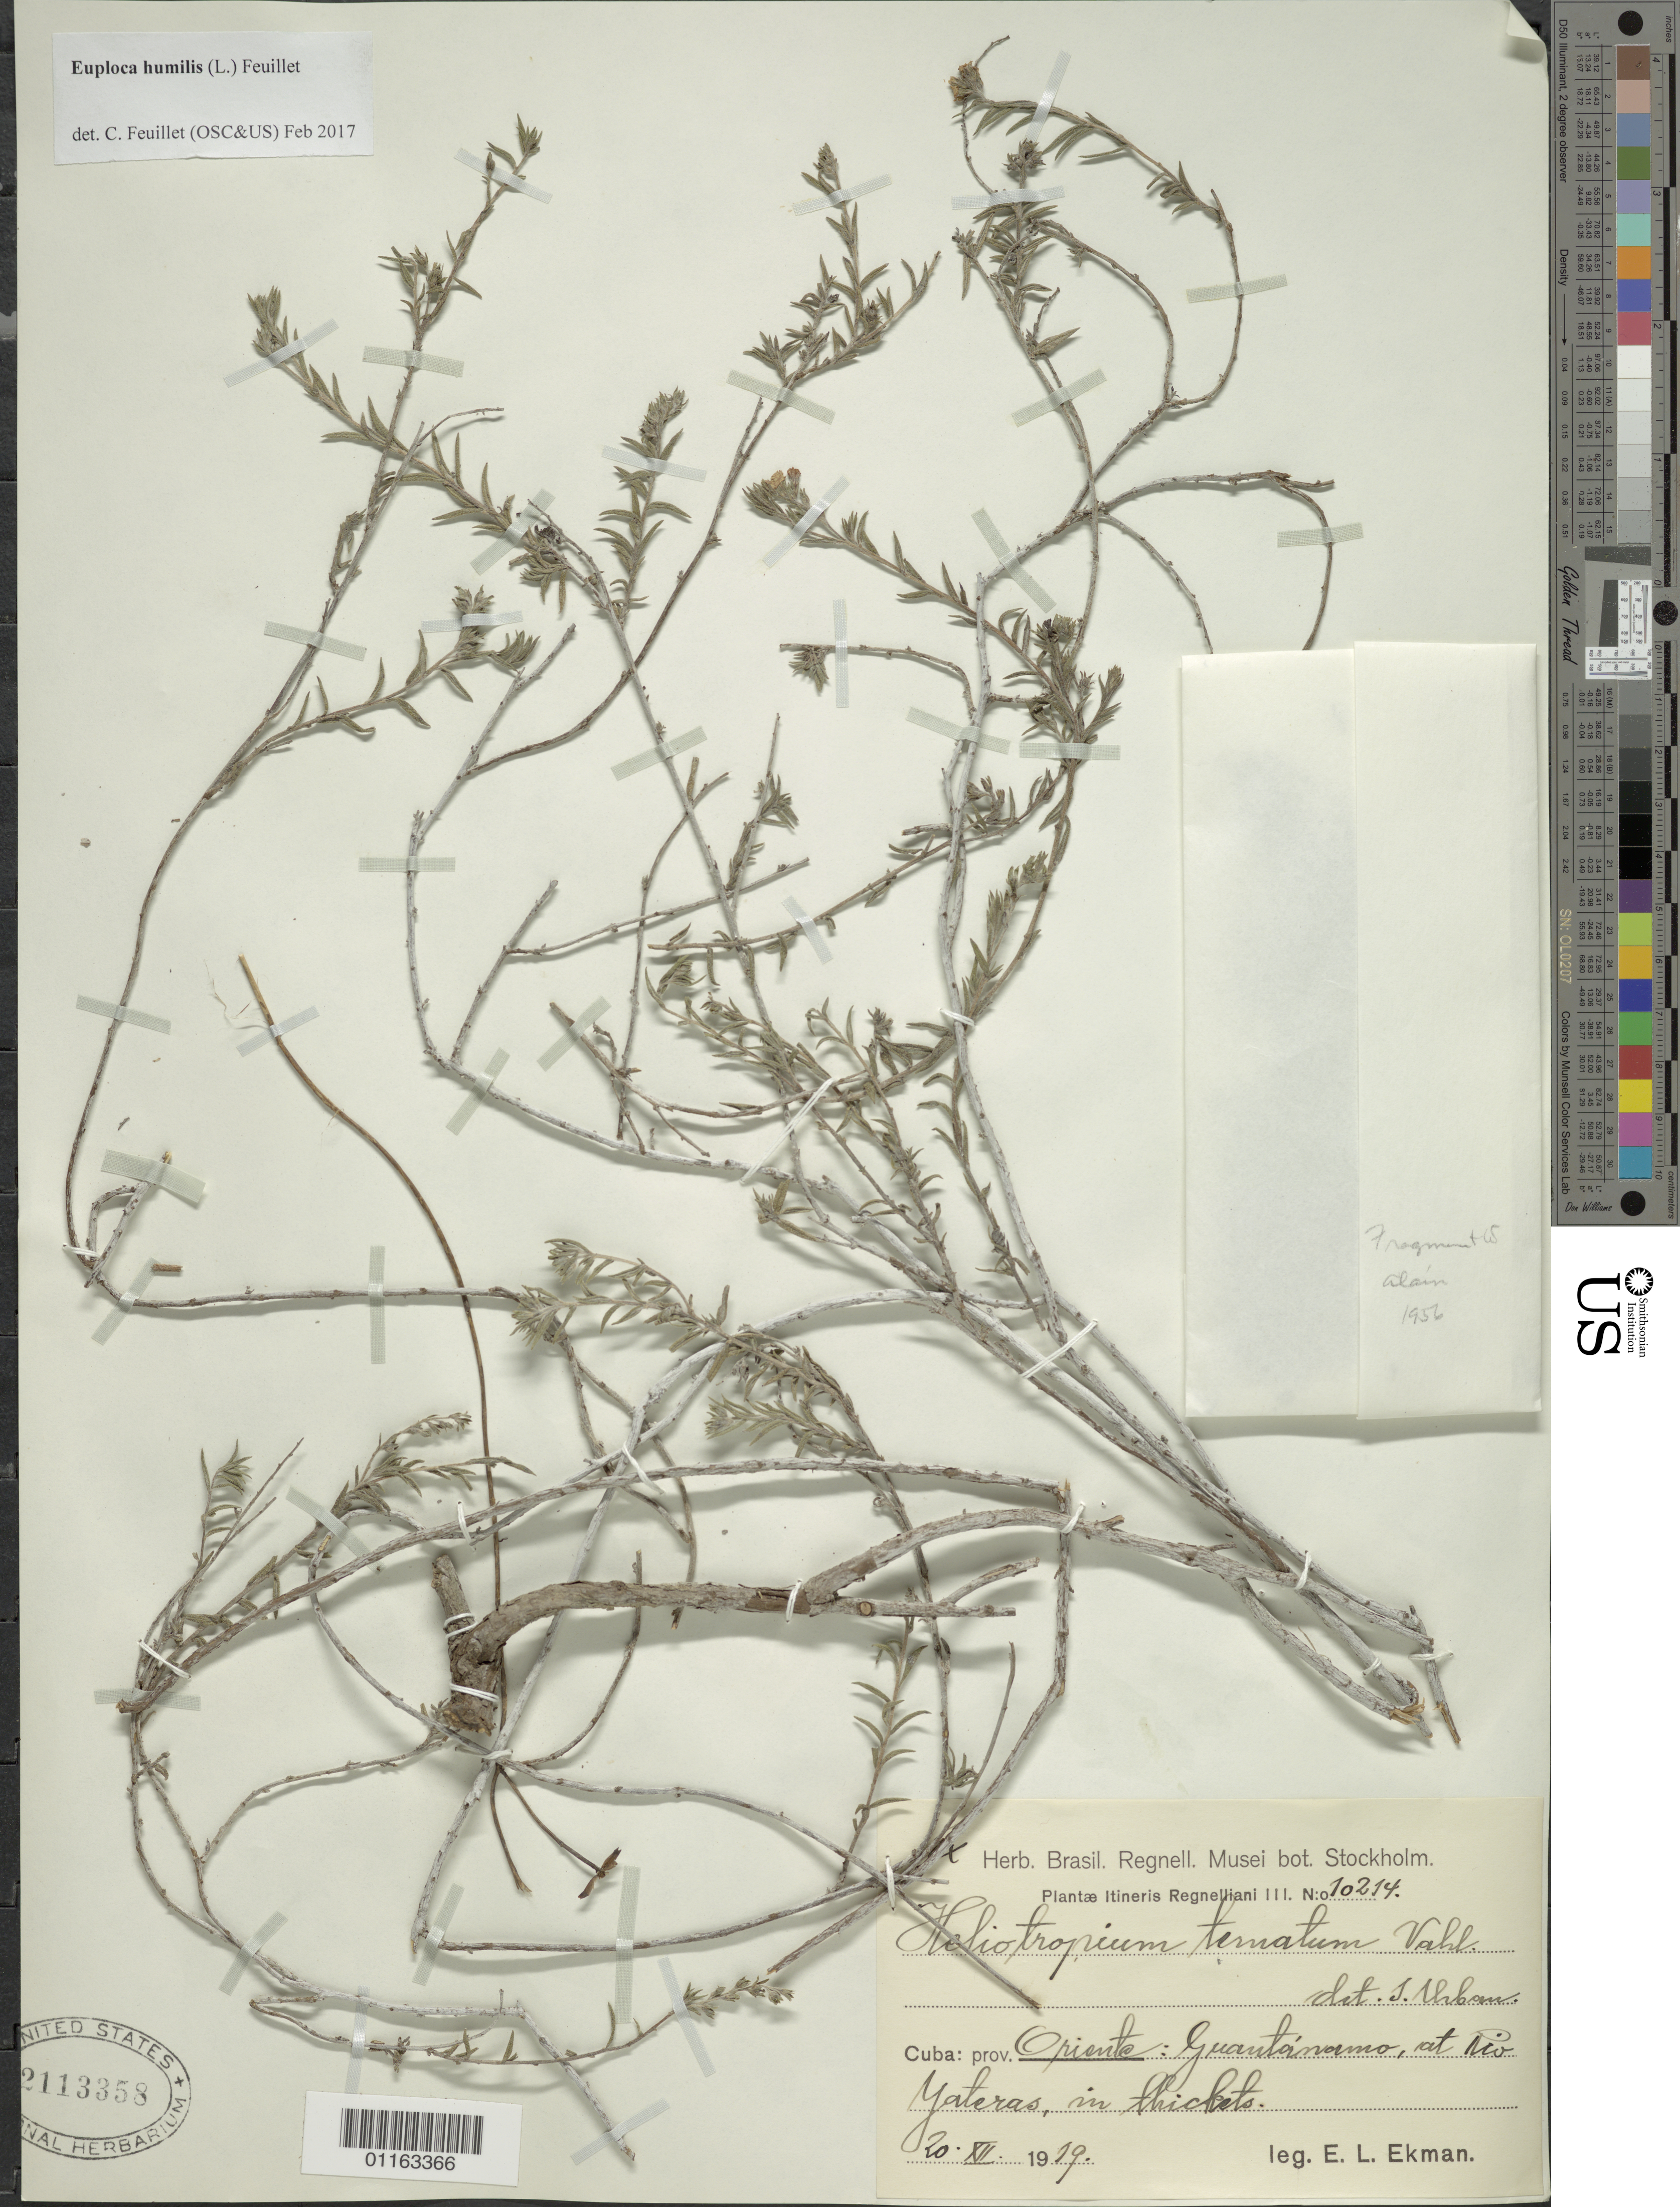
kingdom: Plantae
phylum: Tracheophyta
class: Magnoliopsida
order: Boraginales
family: Heliotropiaceae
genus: Euploca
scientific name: Euploca humilis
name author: (L.) Feuillet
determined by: Feuillet, C.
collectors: E. L. Ekman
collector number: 10214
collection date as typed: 20 Dec 1959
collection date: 1959-12-20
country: Cuba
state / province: Oriente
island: Cuba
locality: Guantanamo at Rio Yateras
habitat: Inthickets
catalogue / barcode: US 2113358